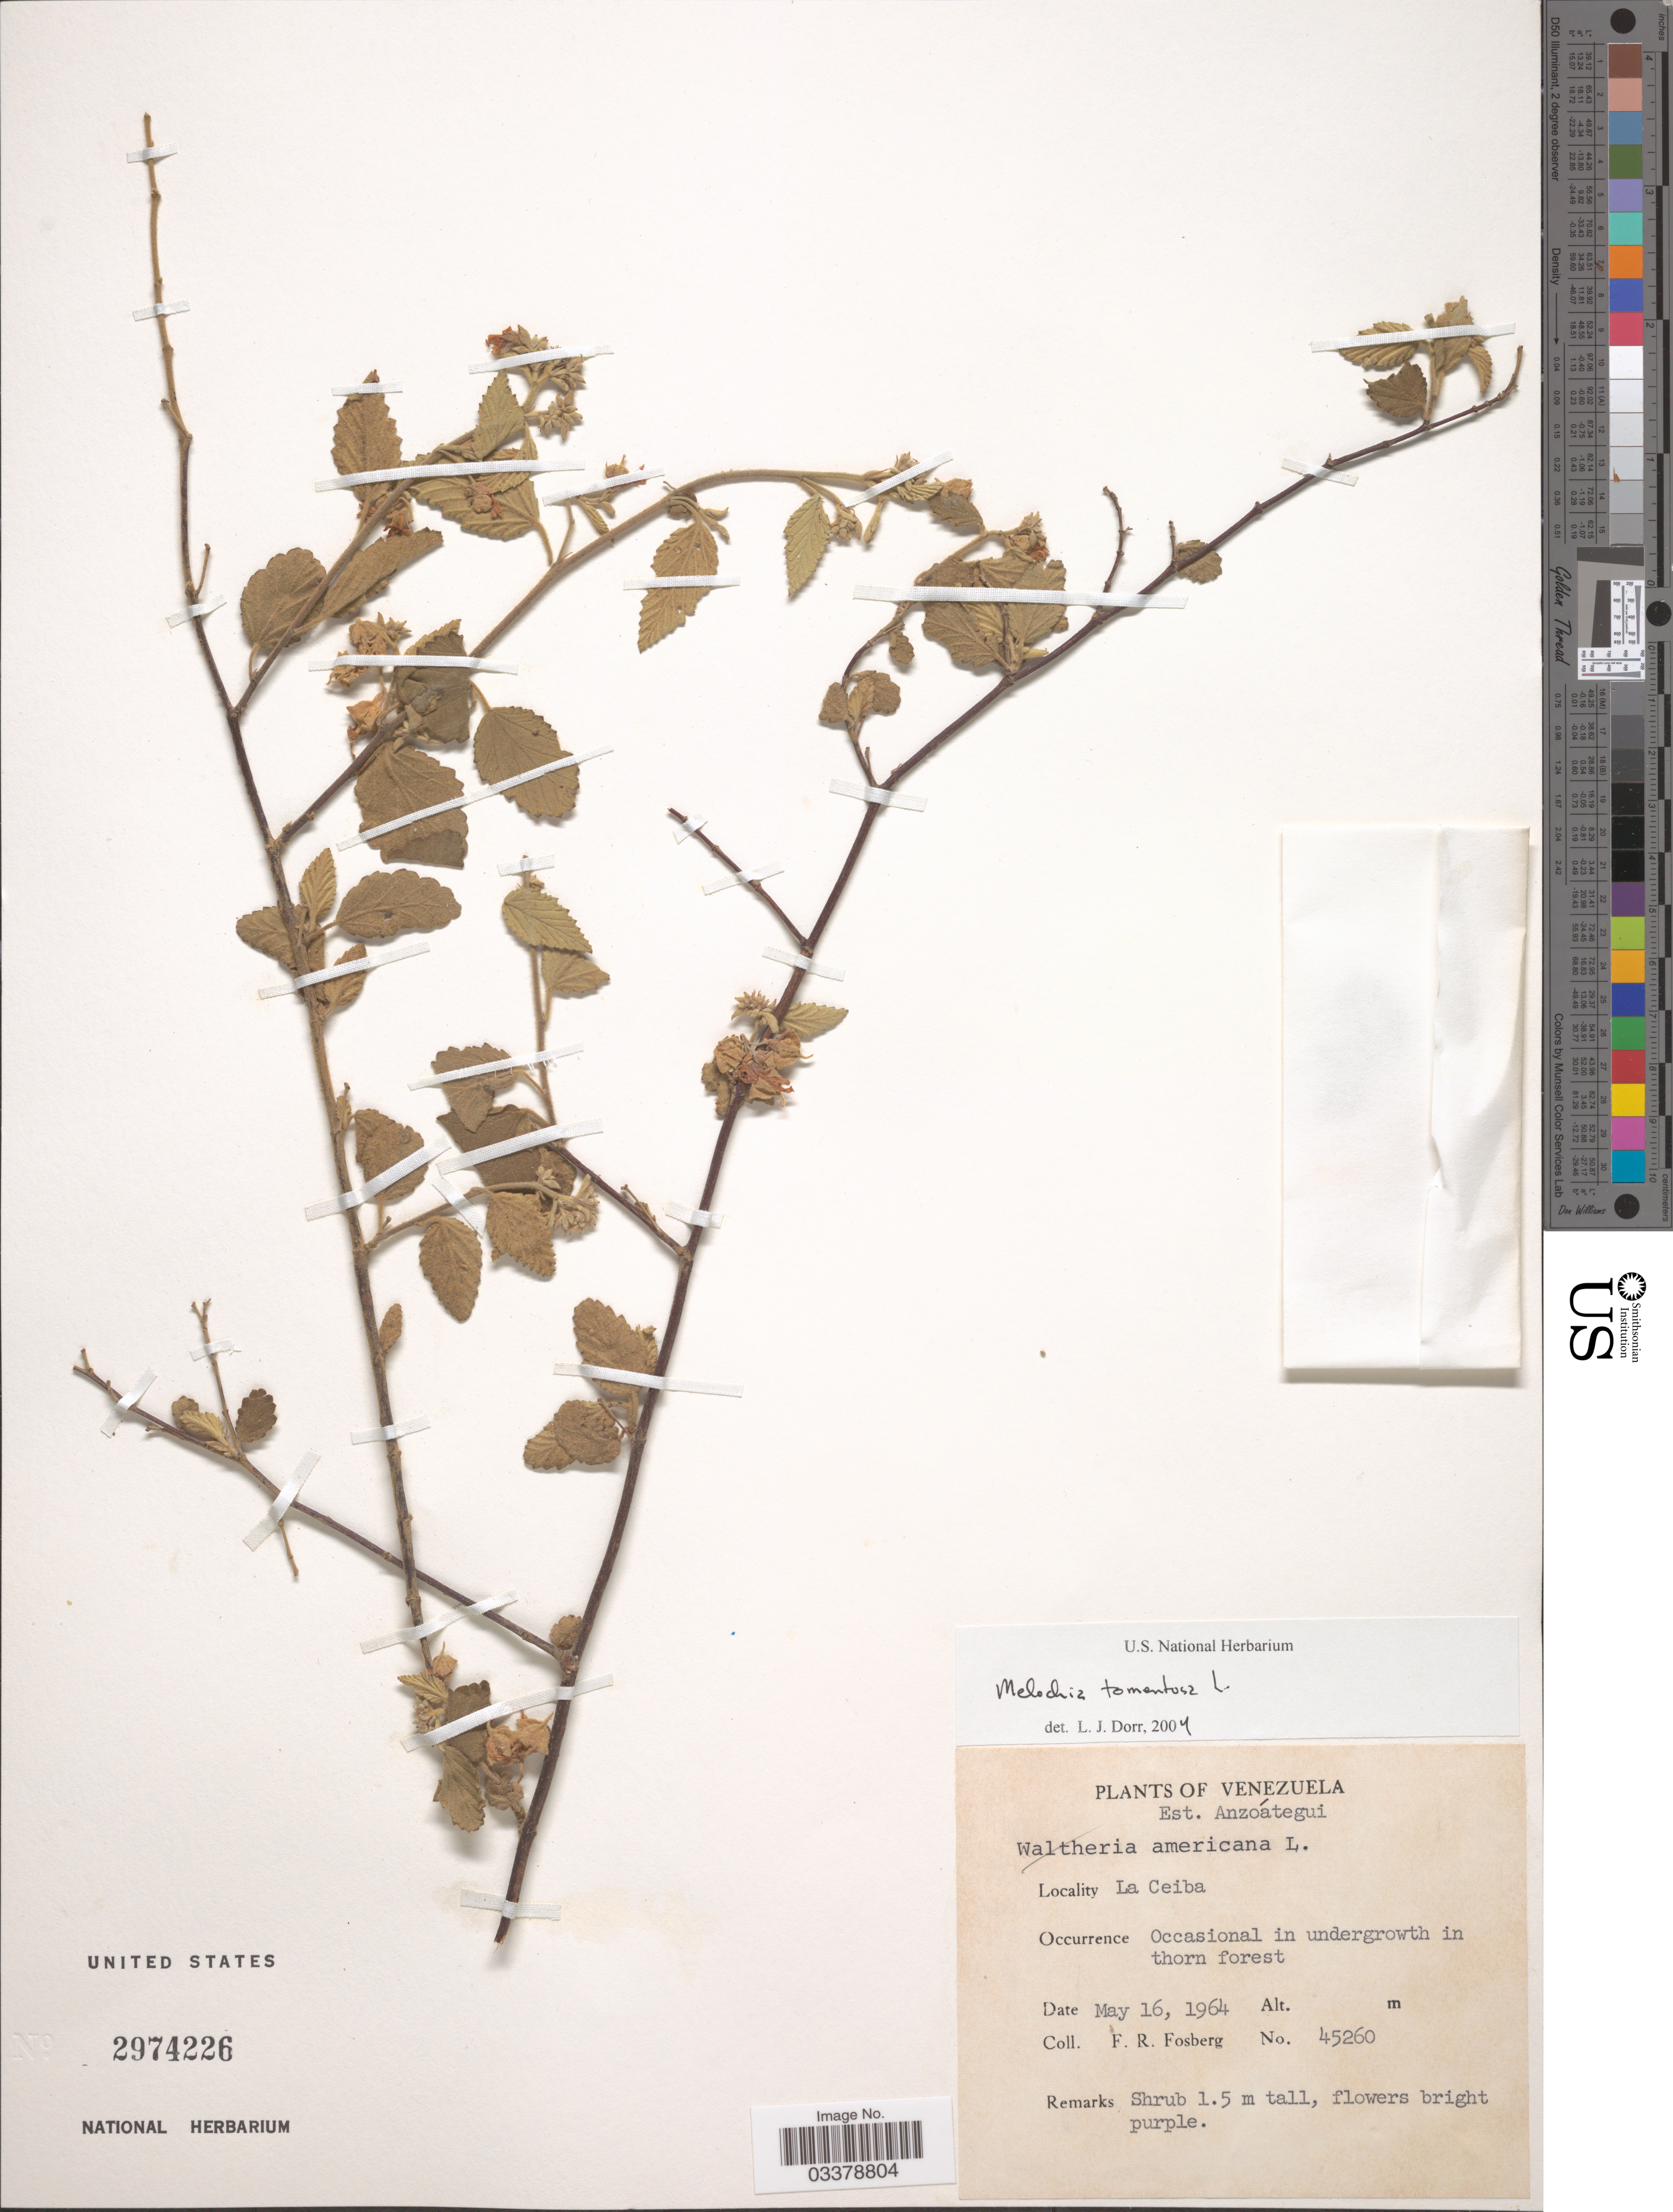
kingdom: Plantae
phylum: Tracheophyta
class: Magnoliopsida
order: Malvales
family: Malvaceae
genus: Melochia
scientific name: Melochia tomentosa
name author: L.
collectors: F. R. Fosberg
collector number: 45260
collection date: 1964-05-16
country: Venezuela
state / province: Anzoategui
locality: La Ceiba.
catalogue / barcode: US 2974226